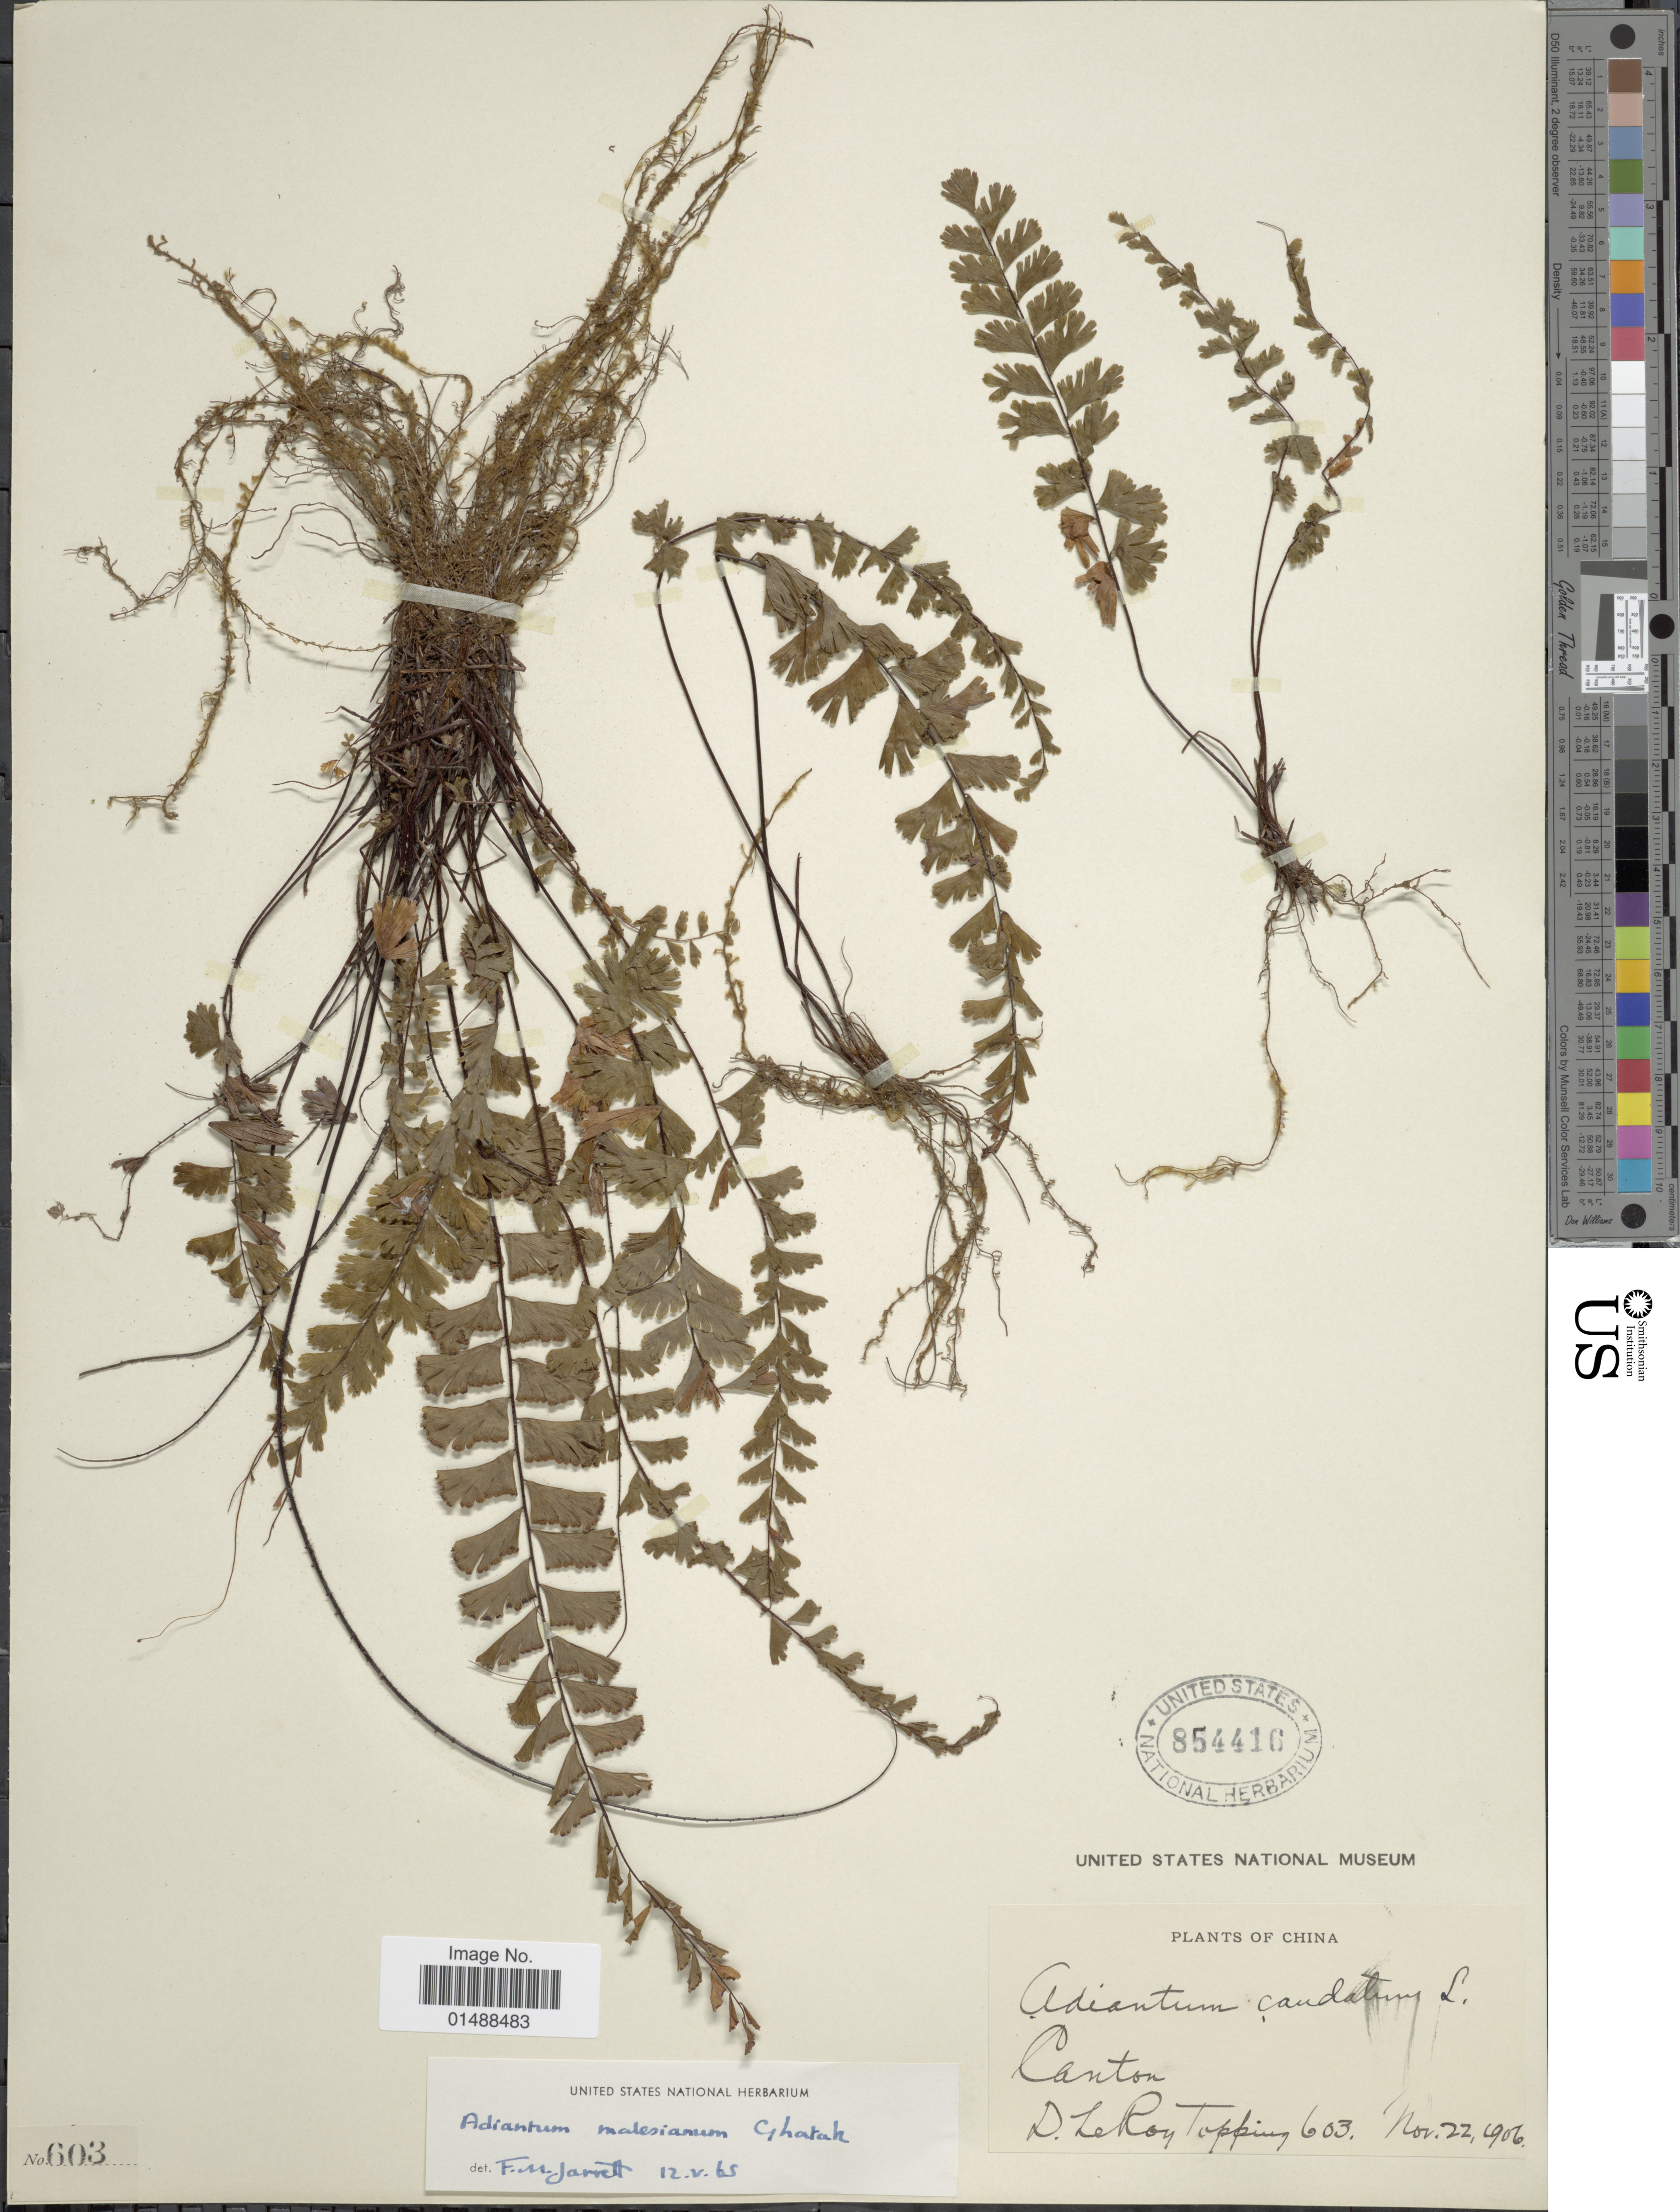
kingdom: Plantae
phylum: Tracheophyta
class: Polypodiopsida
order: Polypodiales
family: Pteridaceae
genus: Adiantum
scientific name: Adiantum malesianum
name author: J. Ghatak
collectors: D. L. Topping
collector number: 603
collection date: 1906-11-22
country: China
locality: China, Canton.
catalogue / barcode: US 854416